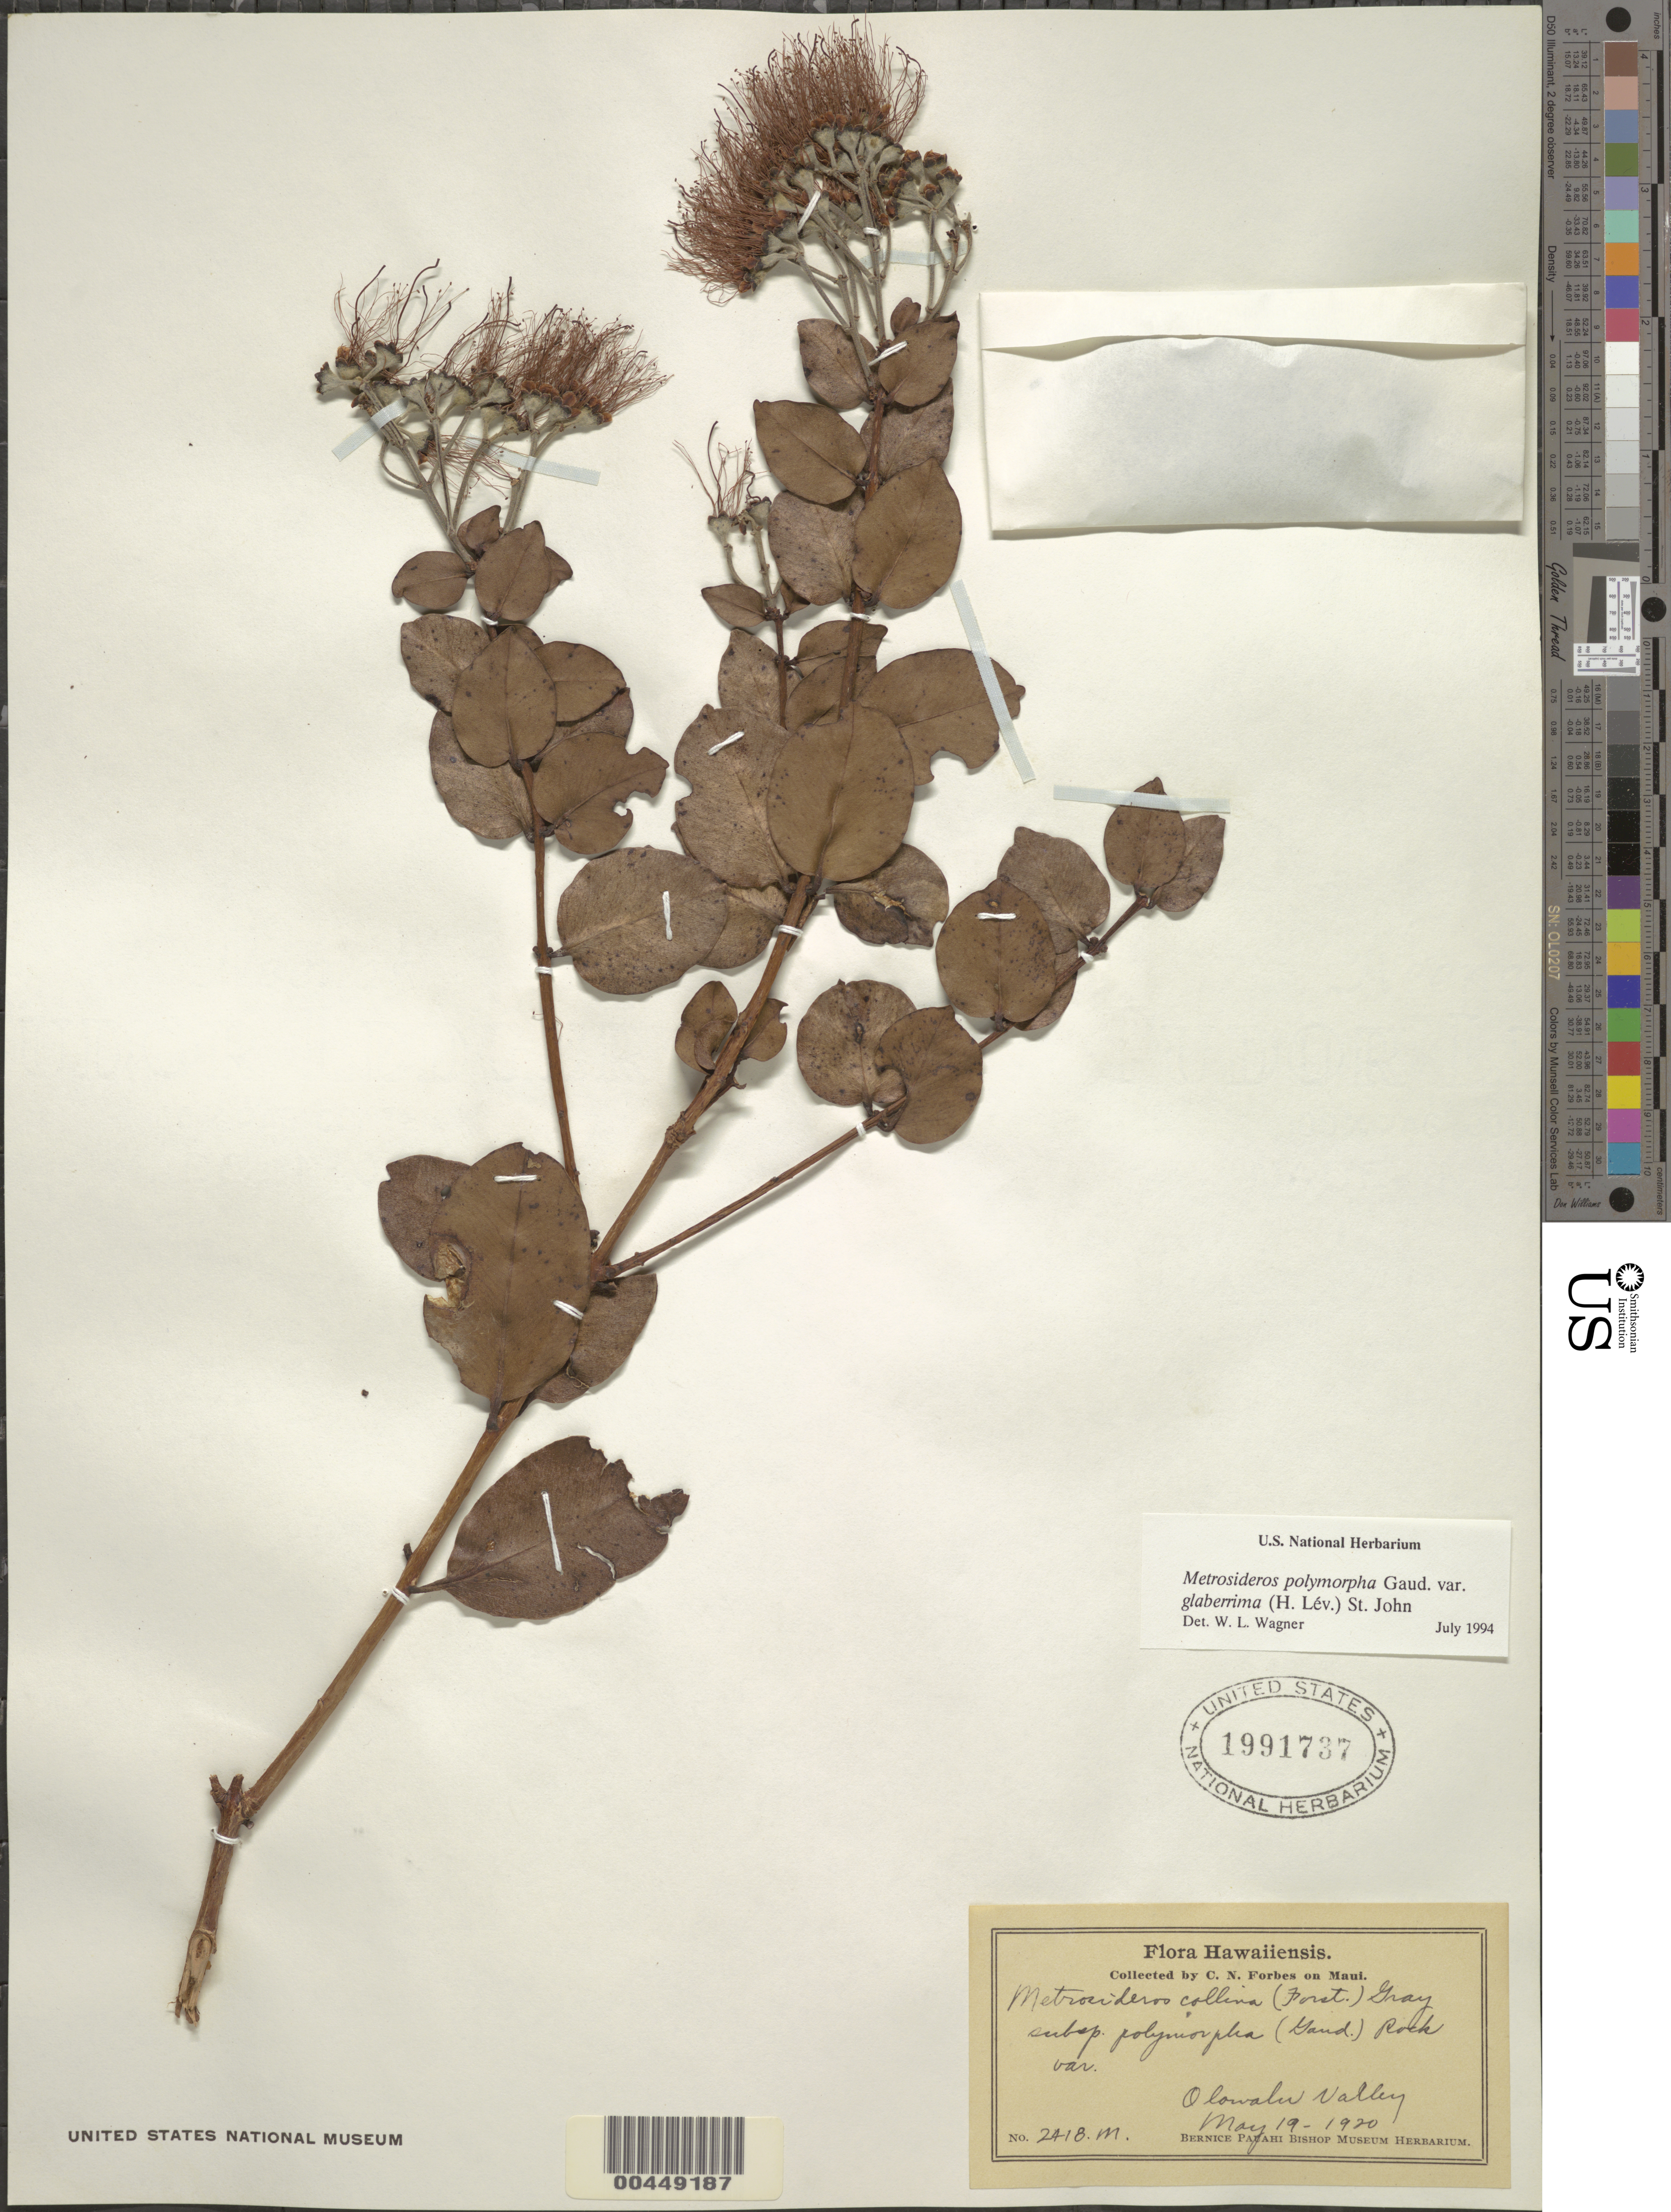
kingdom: Plantae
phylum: Tracheophyta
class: Magnoliopsida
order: Myrtales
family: Myrtaceae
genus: Metrosideros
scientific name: Metrosideros polymorpha var. glaberrima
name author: (H. Lév.) H. St. John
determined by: Wagner, W. L., (BOT), Smithsonian Institution - National Museum of Natural History (UNITED STATES)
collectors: C. N. Forbes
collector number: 2418.M.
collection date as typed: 19 May 1920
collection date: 1920-05-19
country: United States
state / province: Hawaii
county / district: Maui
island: Maui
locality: Olowalu Valley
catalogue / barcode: US 1991737